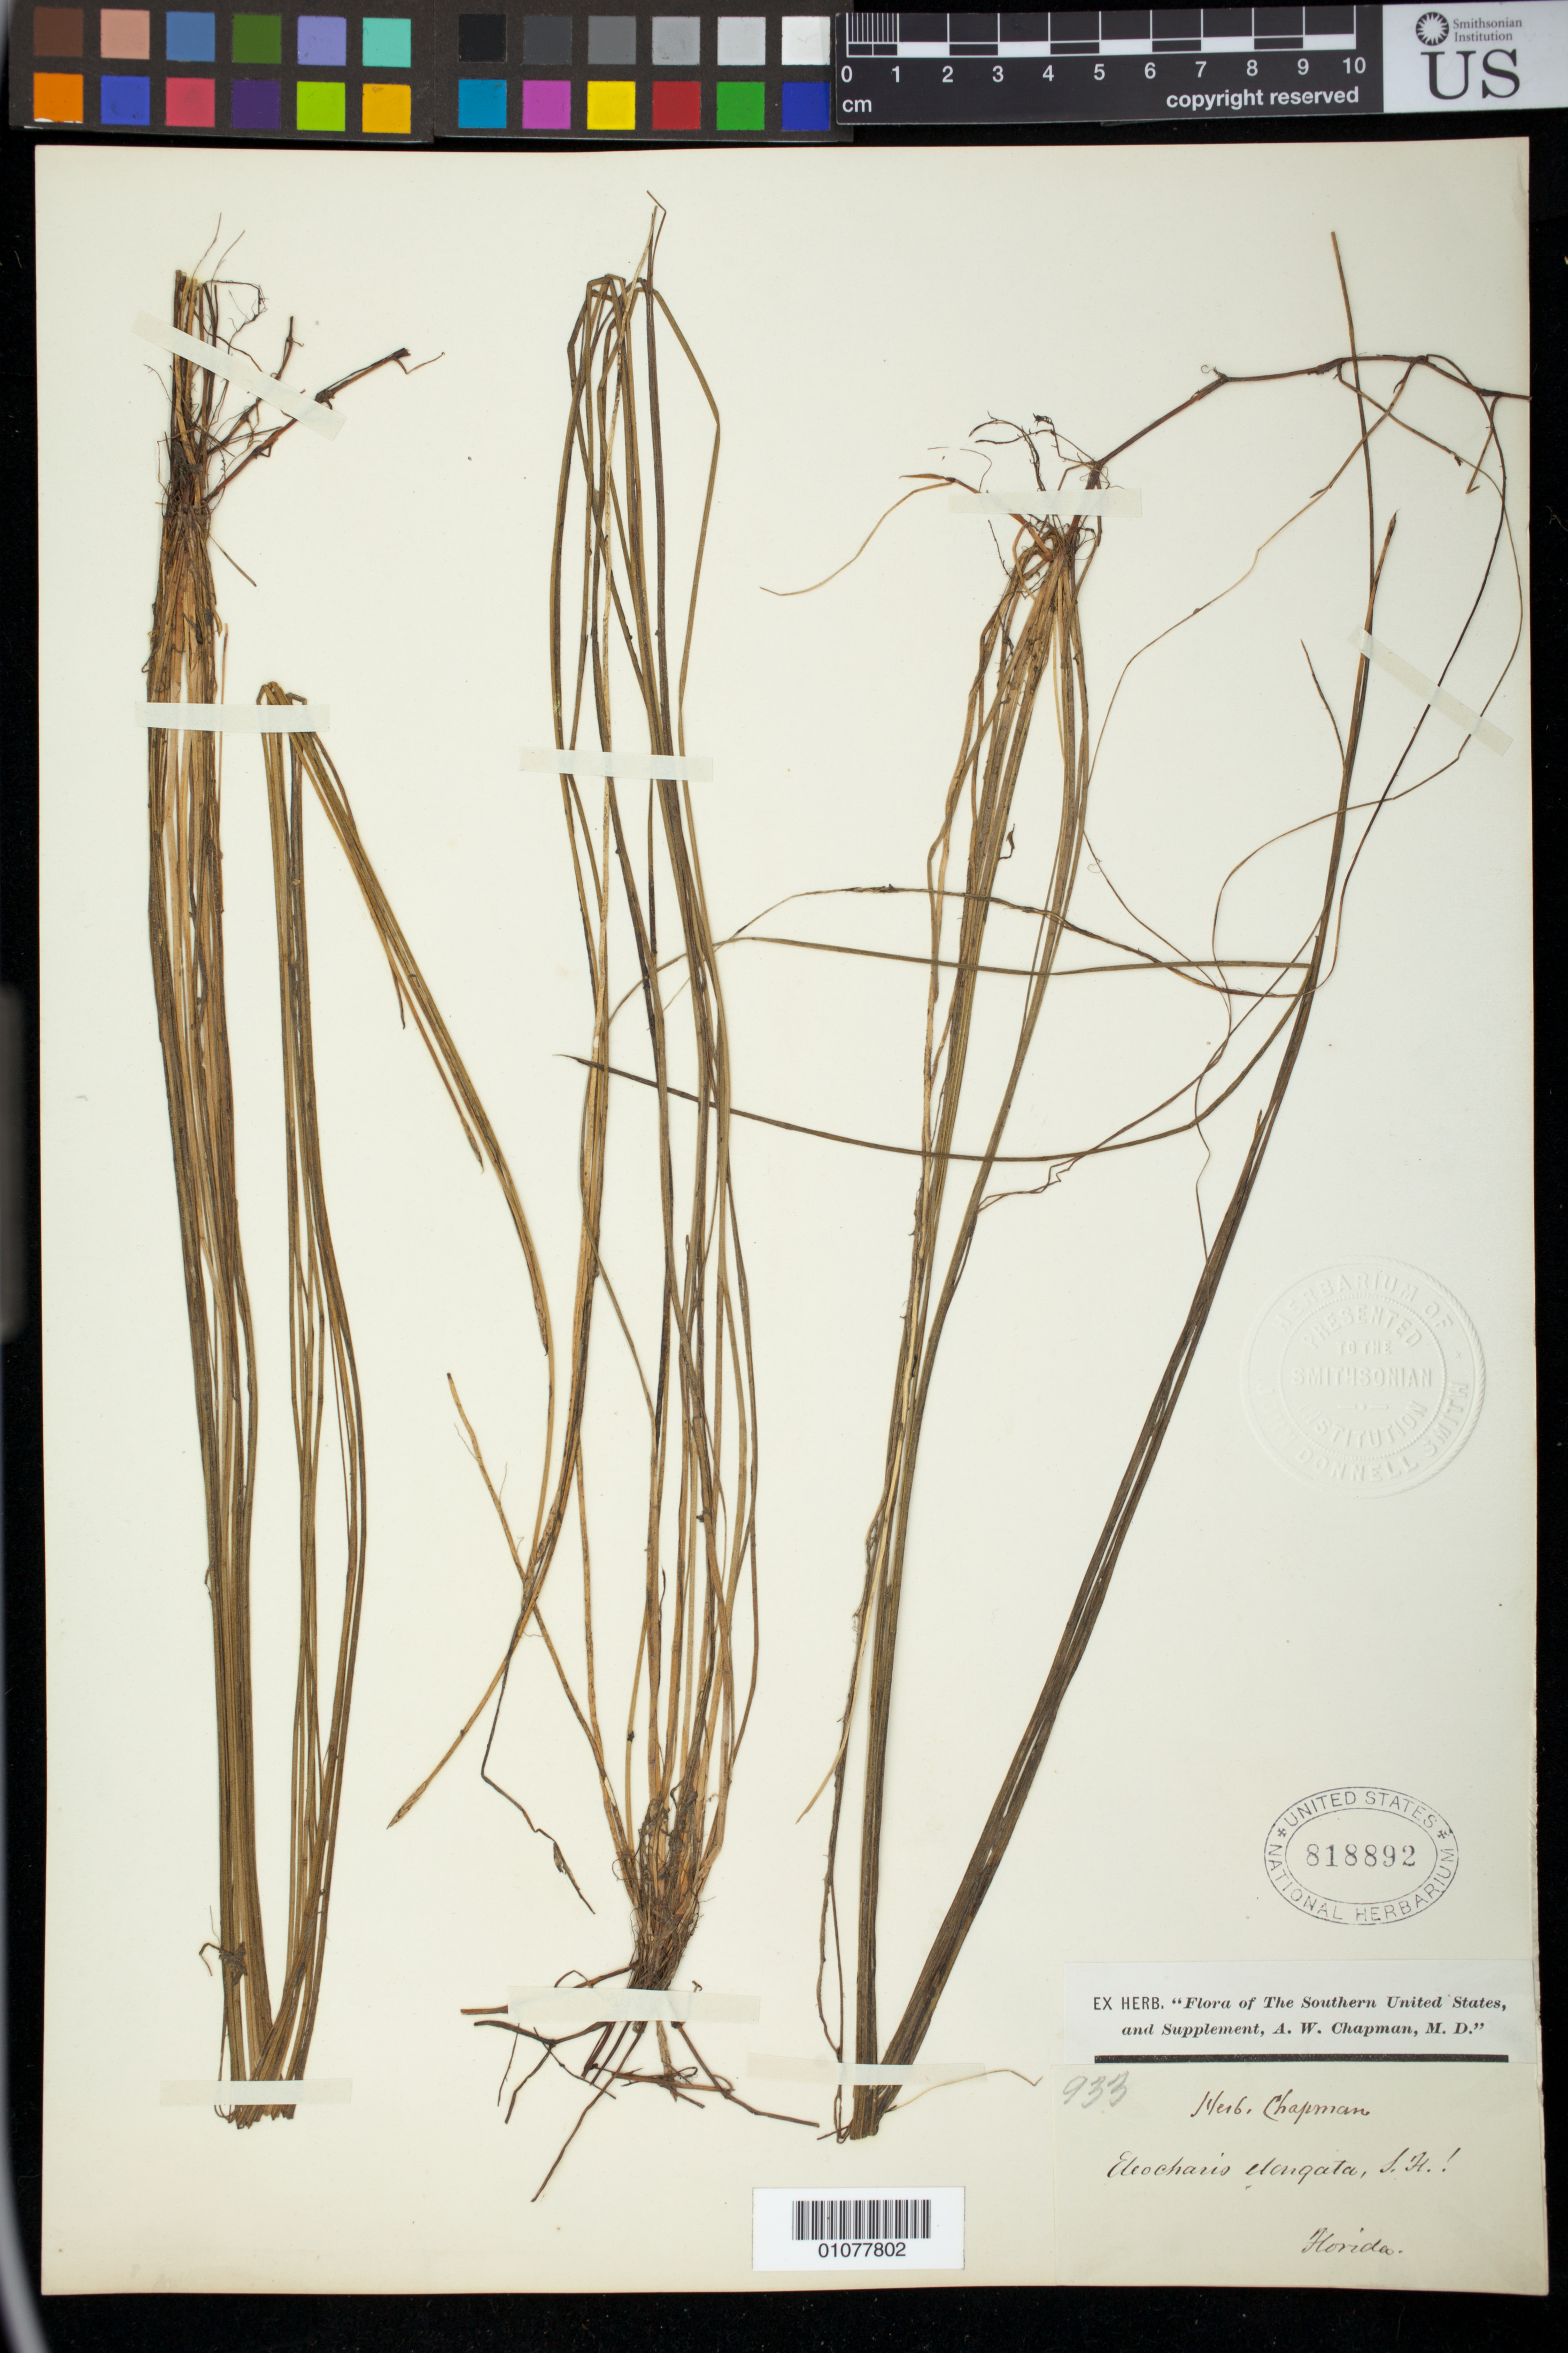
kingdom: Plantae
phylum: Tracheophyta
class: Liliopsida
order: Poales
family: Cyperaceae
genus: Eleocharis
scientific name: Eleocharis elongata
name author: Chapm.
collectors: ex herb. A.W. Chapman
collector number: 933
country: United States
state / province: Florida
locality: Bristol.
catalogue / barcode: US 818892